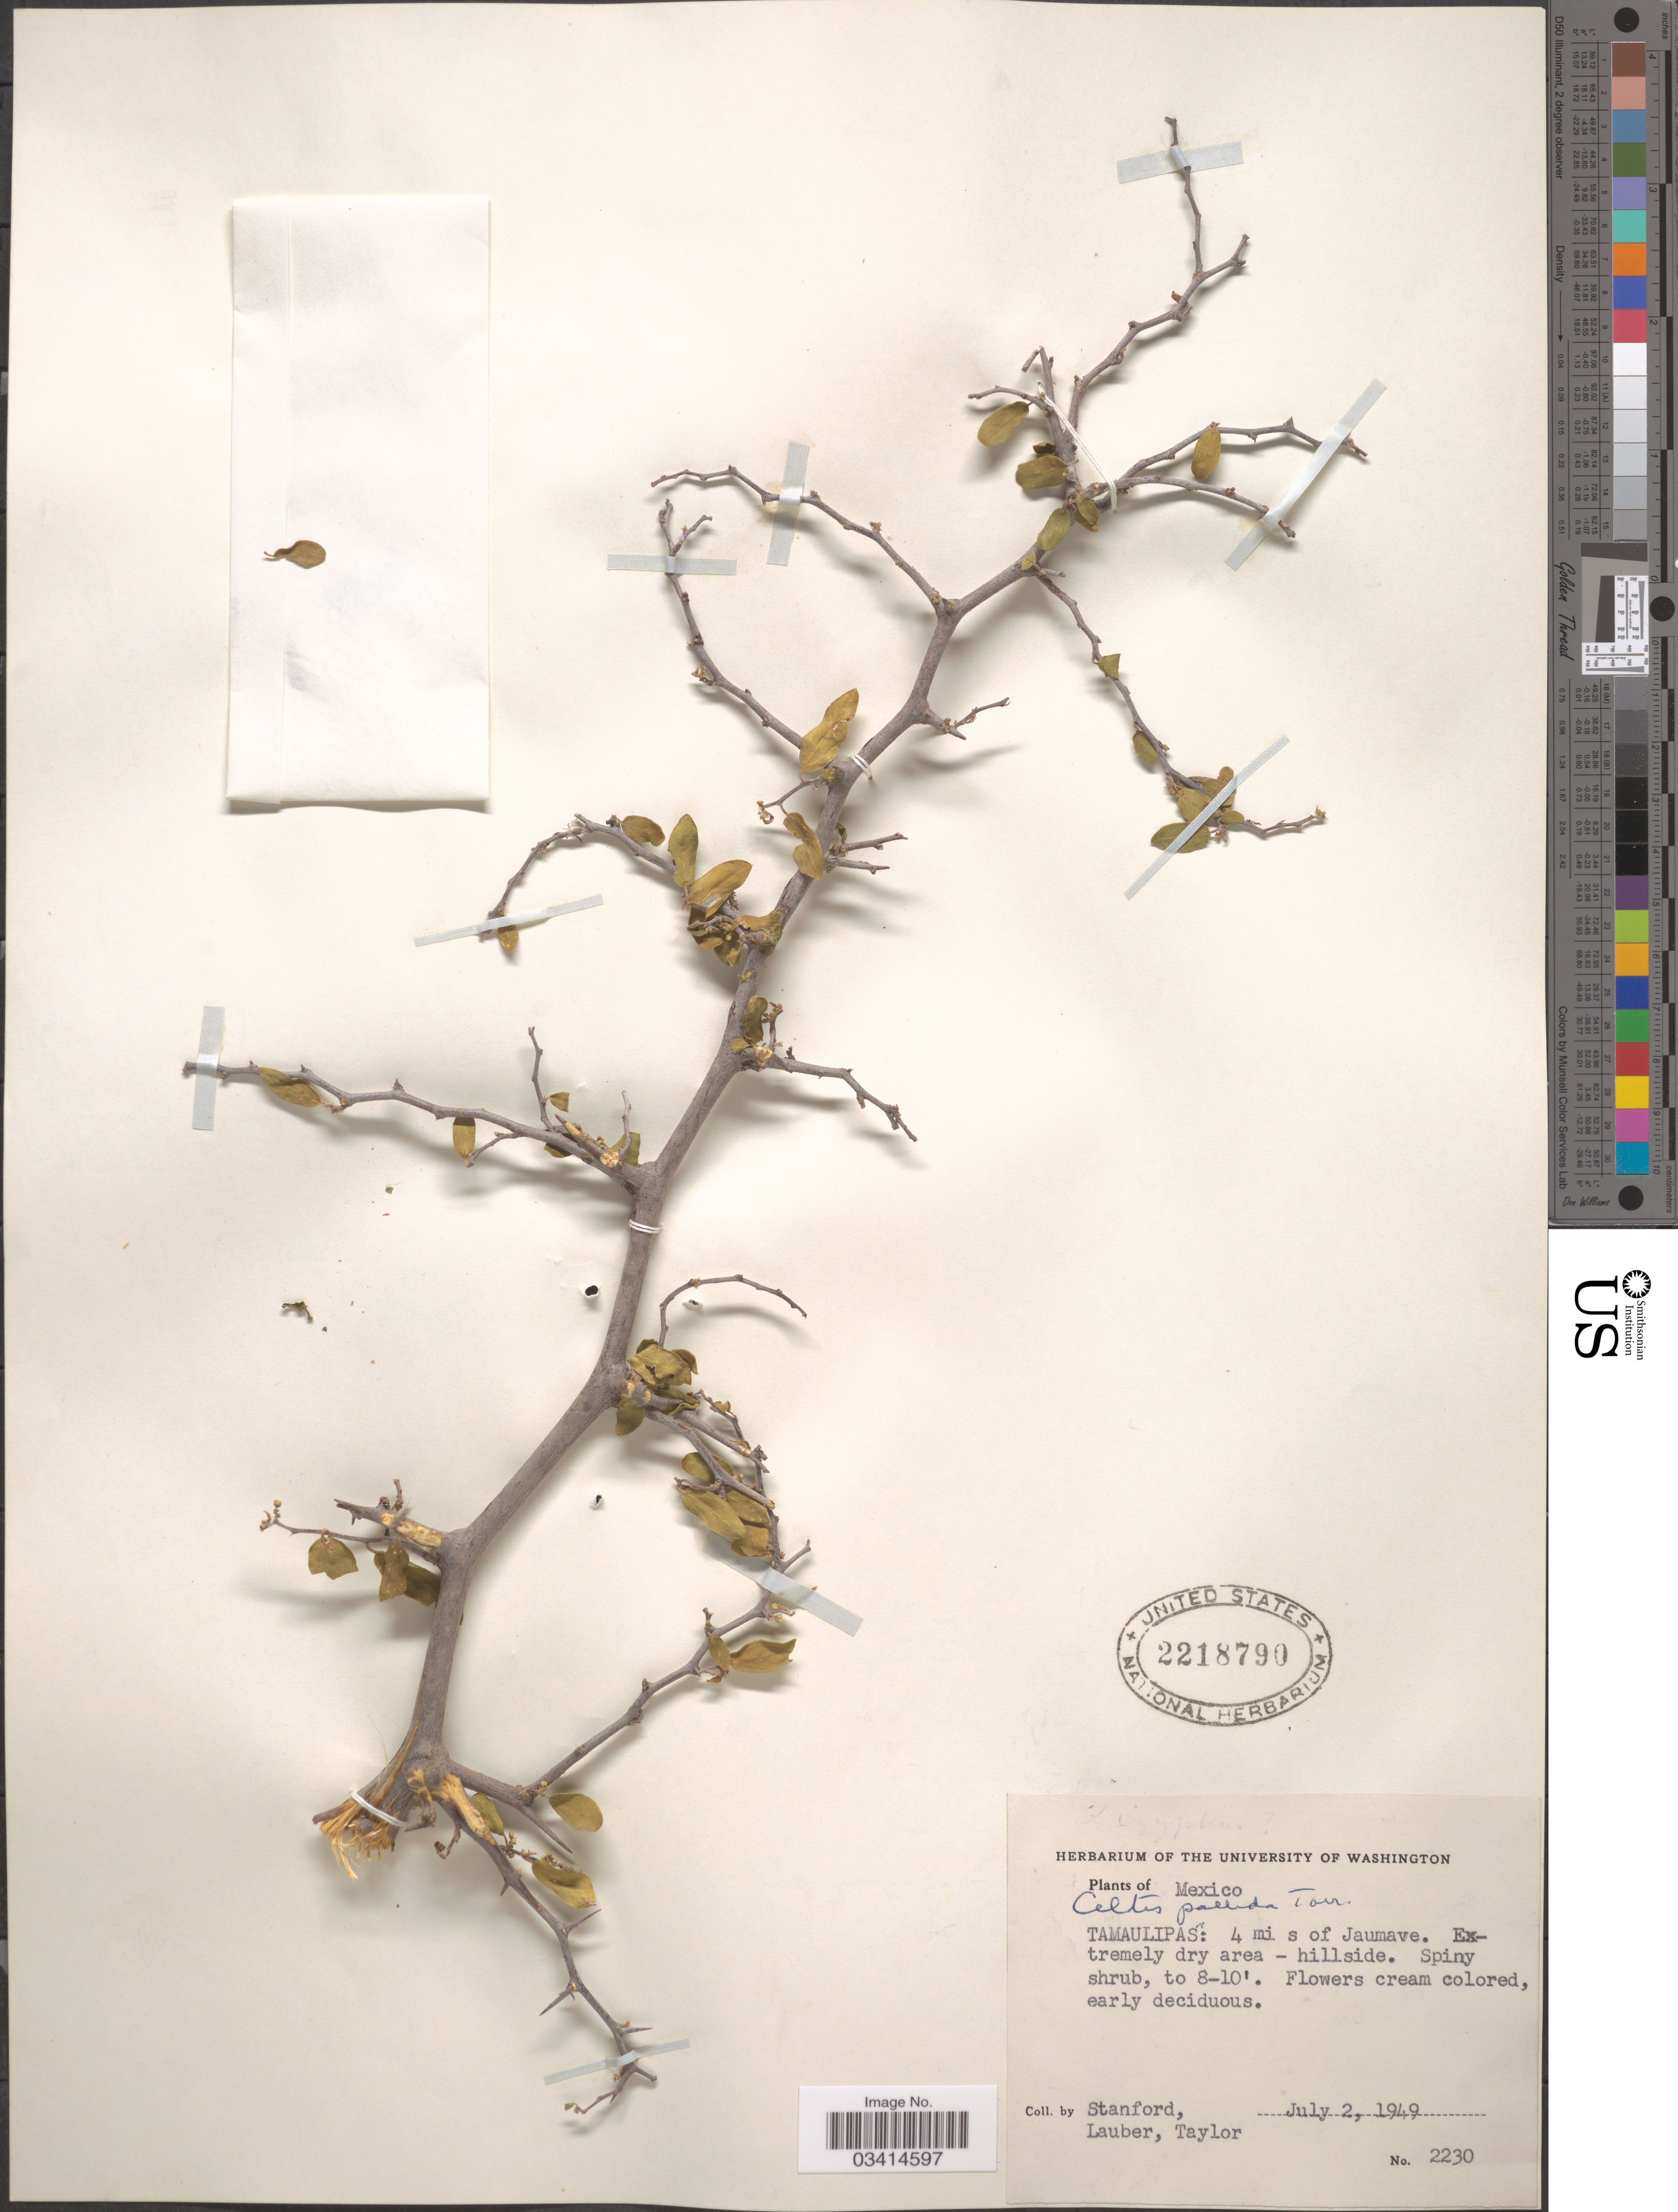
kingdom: Plantae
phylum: Tracheophyta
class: Magnoliopsida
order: Rosales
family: Cannabaceae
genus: Celtis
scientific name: Celtis pallida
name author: Torr. in Emory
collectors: -. Stanford, Lauber, -- & -- Taylor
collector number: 2230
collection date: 1949-07-02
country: Mexico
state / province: Tamaulipas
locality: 4 mi s of Jaumave.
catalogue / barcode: US 2218790